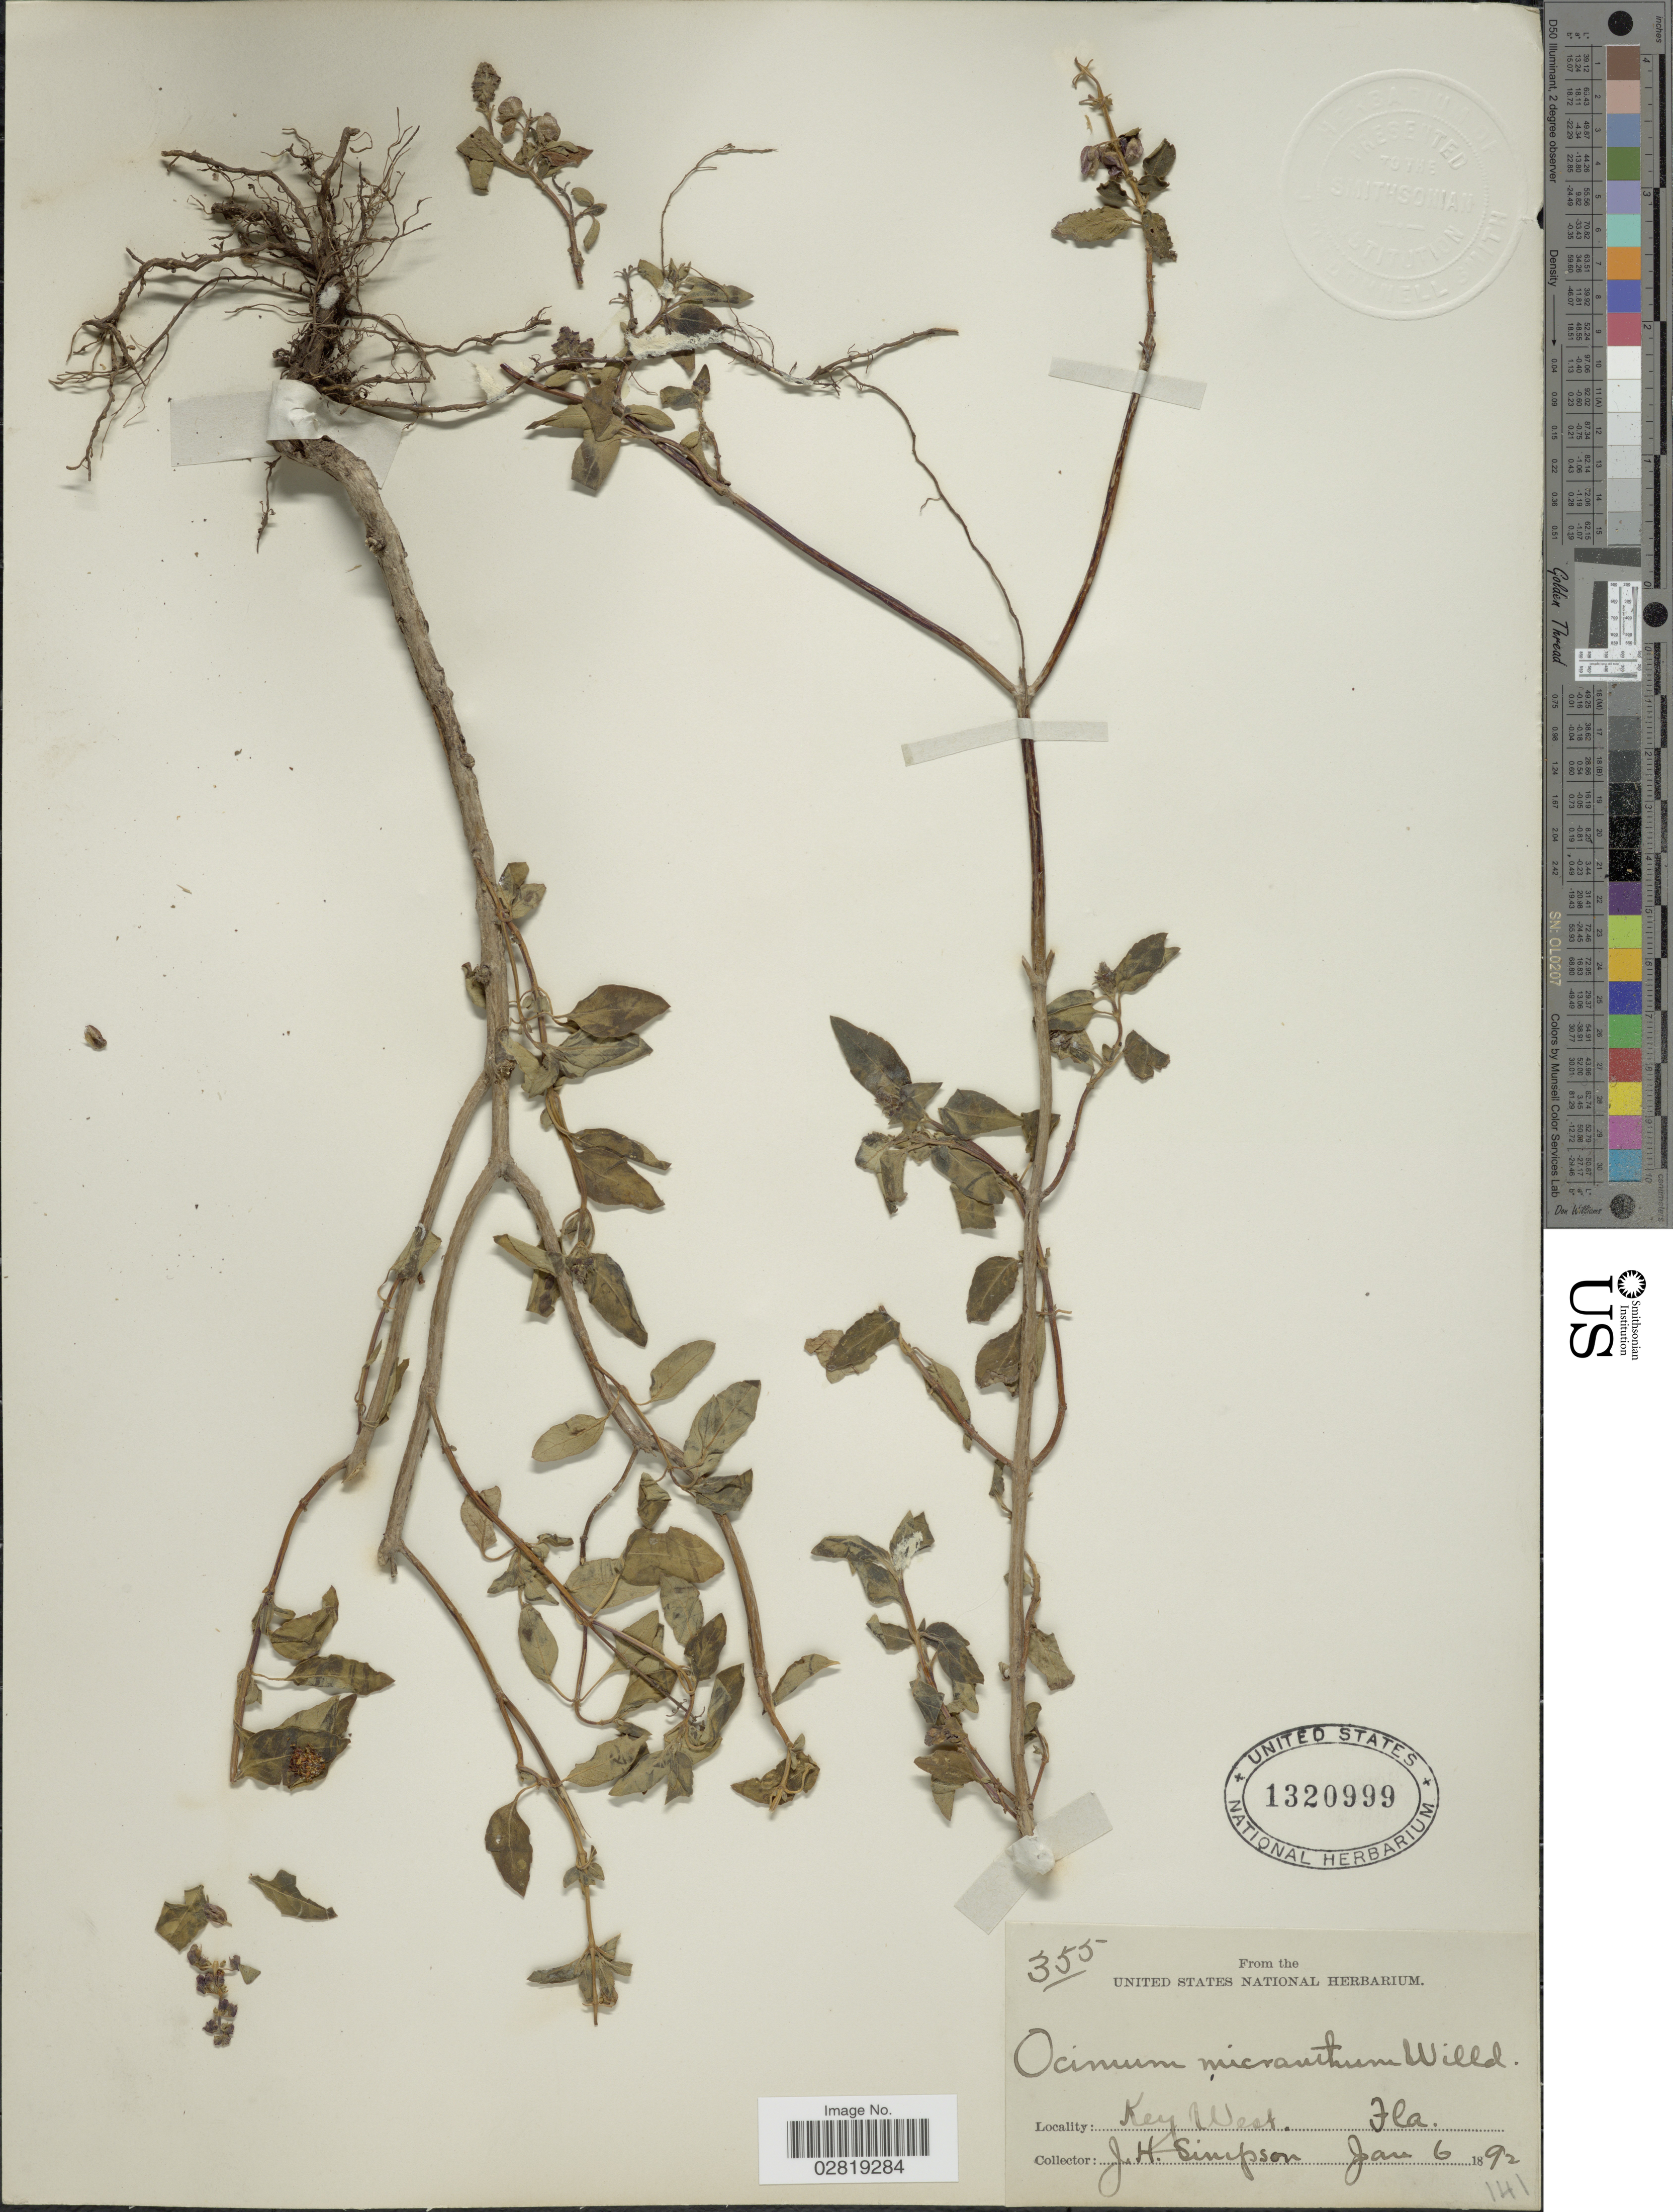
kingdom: Plantae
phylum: Tracheophyta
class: Magnoliopsida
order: Lamiales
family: Lamiaceae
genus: Ocimum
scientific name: Ocimum micranthum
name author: Willd.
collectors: J. H. Simpson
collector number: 355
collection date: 1892-01-06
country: United States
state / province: Florida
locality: Key West.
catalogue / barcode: US 1320999